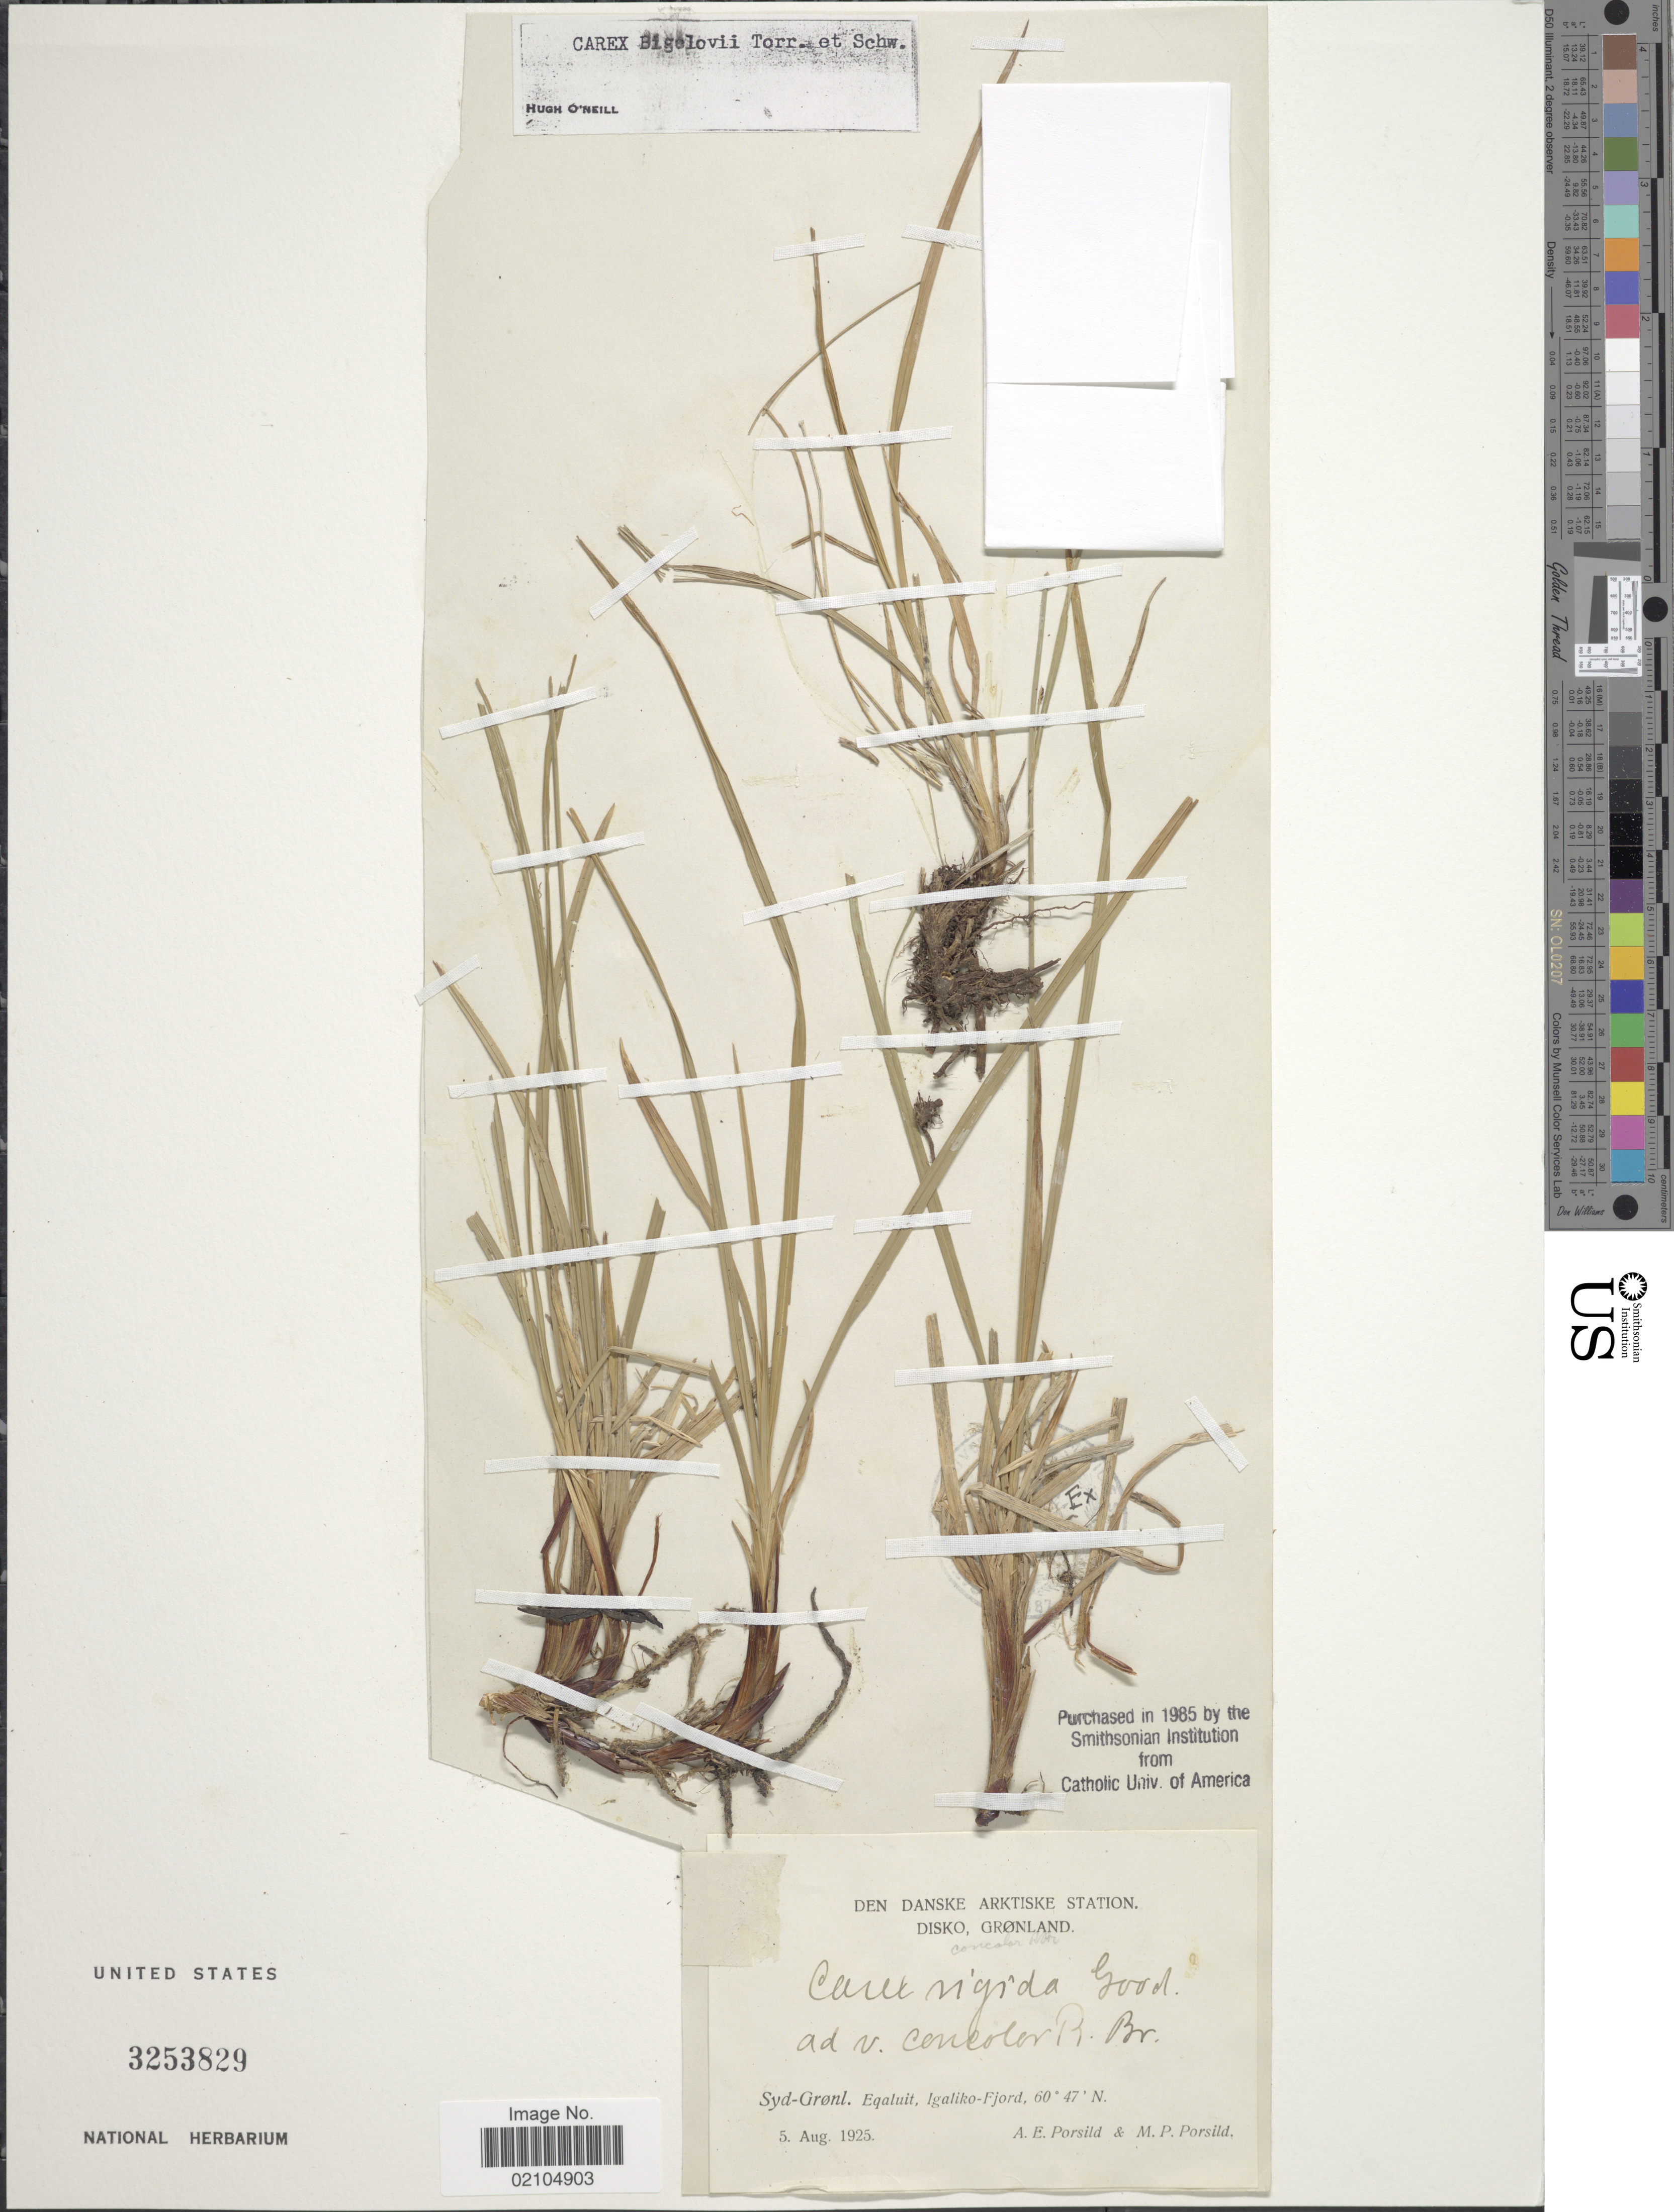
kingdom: Plantae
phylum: Tracheophyta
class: Liliopsida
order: Poales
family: Cyperaceae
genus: Carex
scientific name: Carex bigelowii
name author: Torr. ex Schwein.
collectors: A. E. Porsild & M. P. Porsild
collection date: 1925-08-05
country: Greenland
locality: Disko. Grønland, Syd-Grønl., Eqaluit, Igaliko-Fjord.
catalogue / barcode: US 3253829